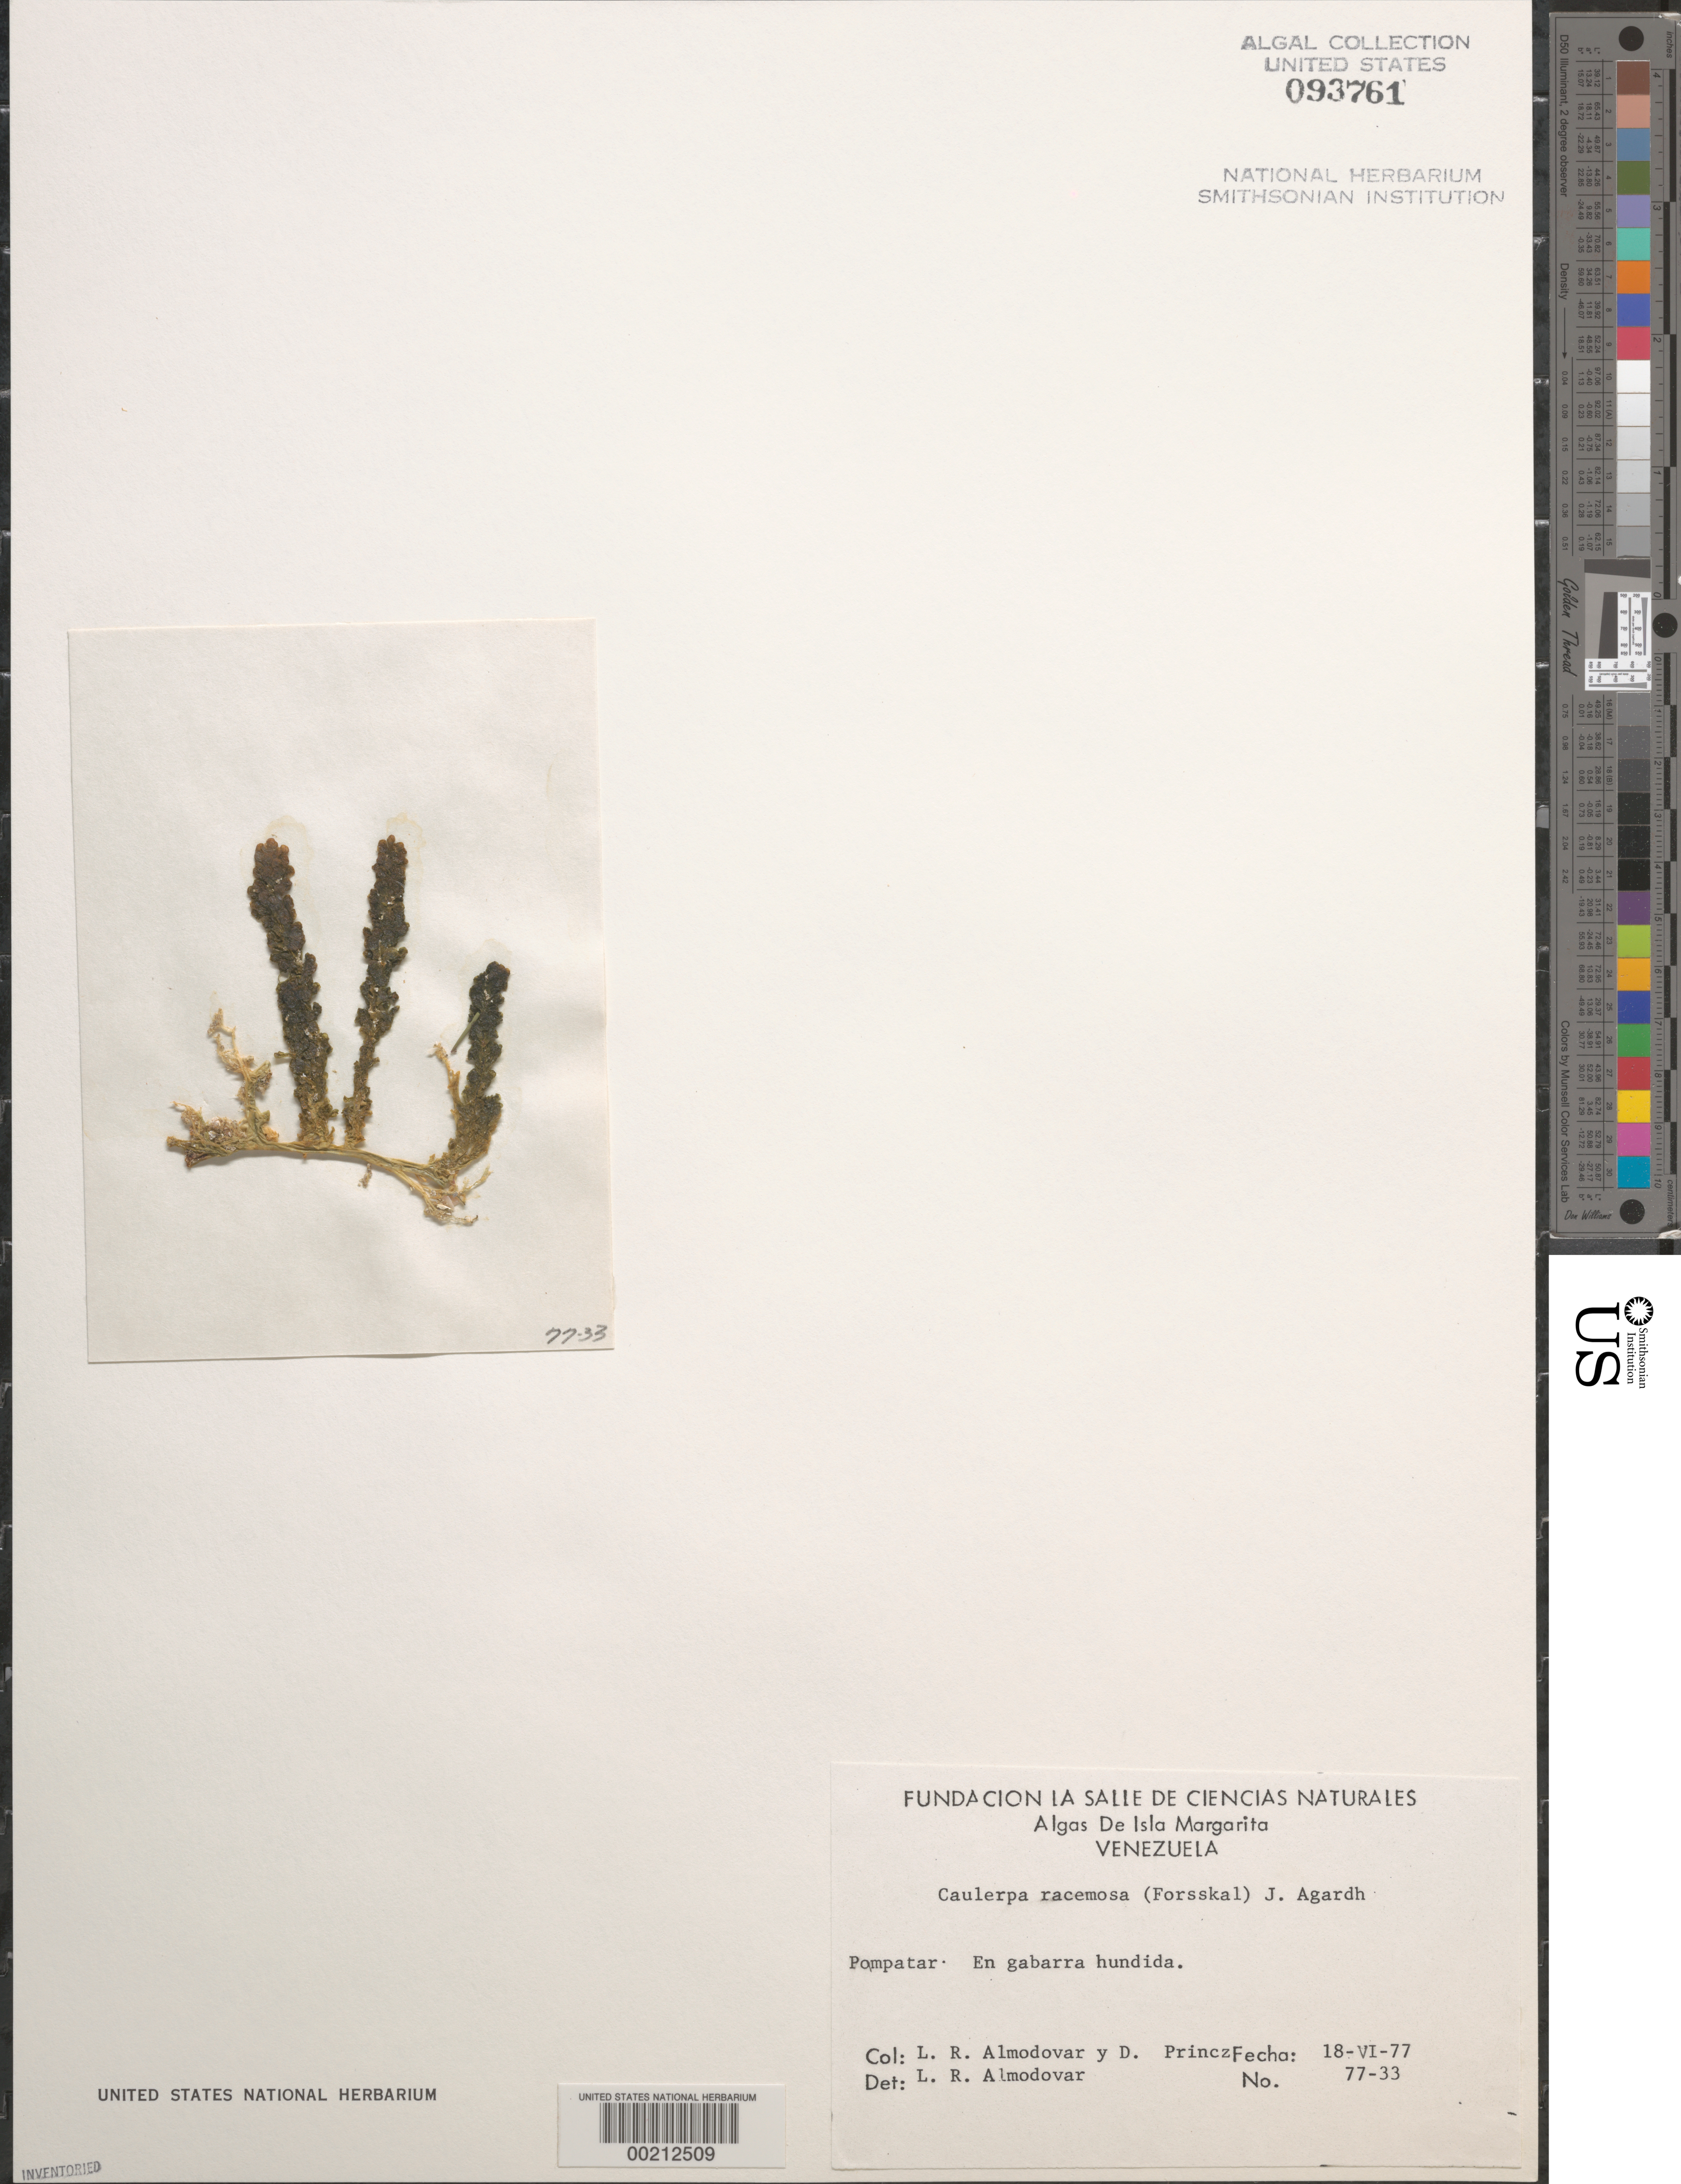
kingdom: Plantae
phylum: Chlorophyta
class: Ulvophyceae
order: Bryopsidales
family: Caulerpaceae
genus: Caulerpa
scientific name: Caulerpa racemosa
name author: (Forssk.) J. Agardh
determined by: Almodovar, L. R.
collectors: L. Almodovar & D. Princz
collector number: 77-33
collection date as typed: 18 Jun 1977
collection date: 1977-06-18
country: Venezuela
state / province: Nueva Esparta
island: Margarita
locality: Pampatar (Pompatar)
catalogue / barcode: US 93761